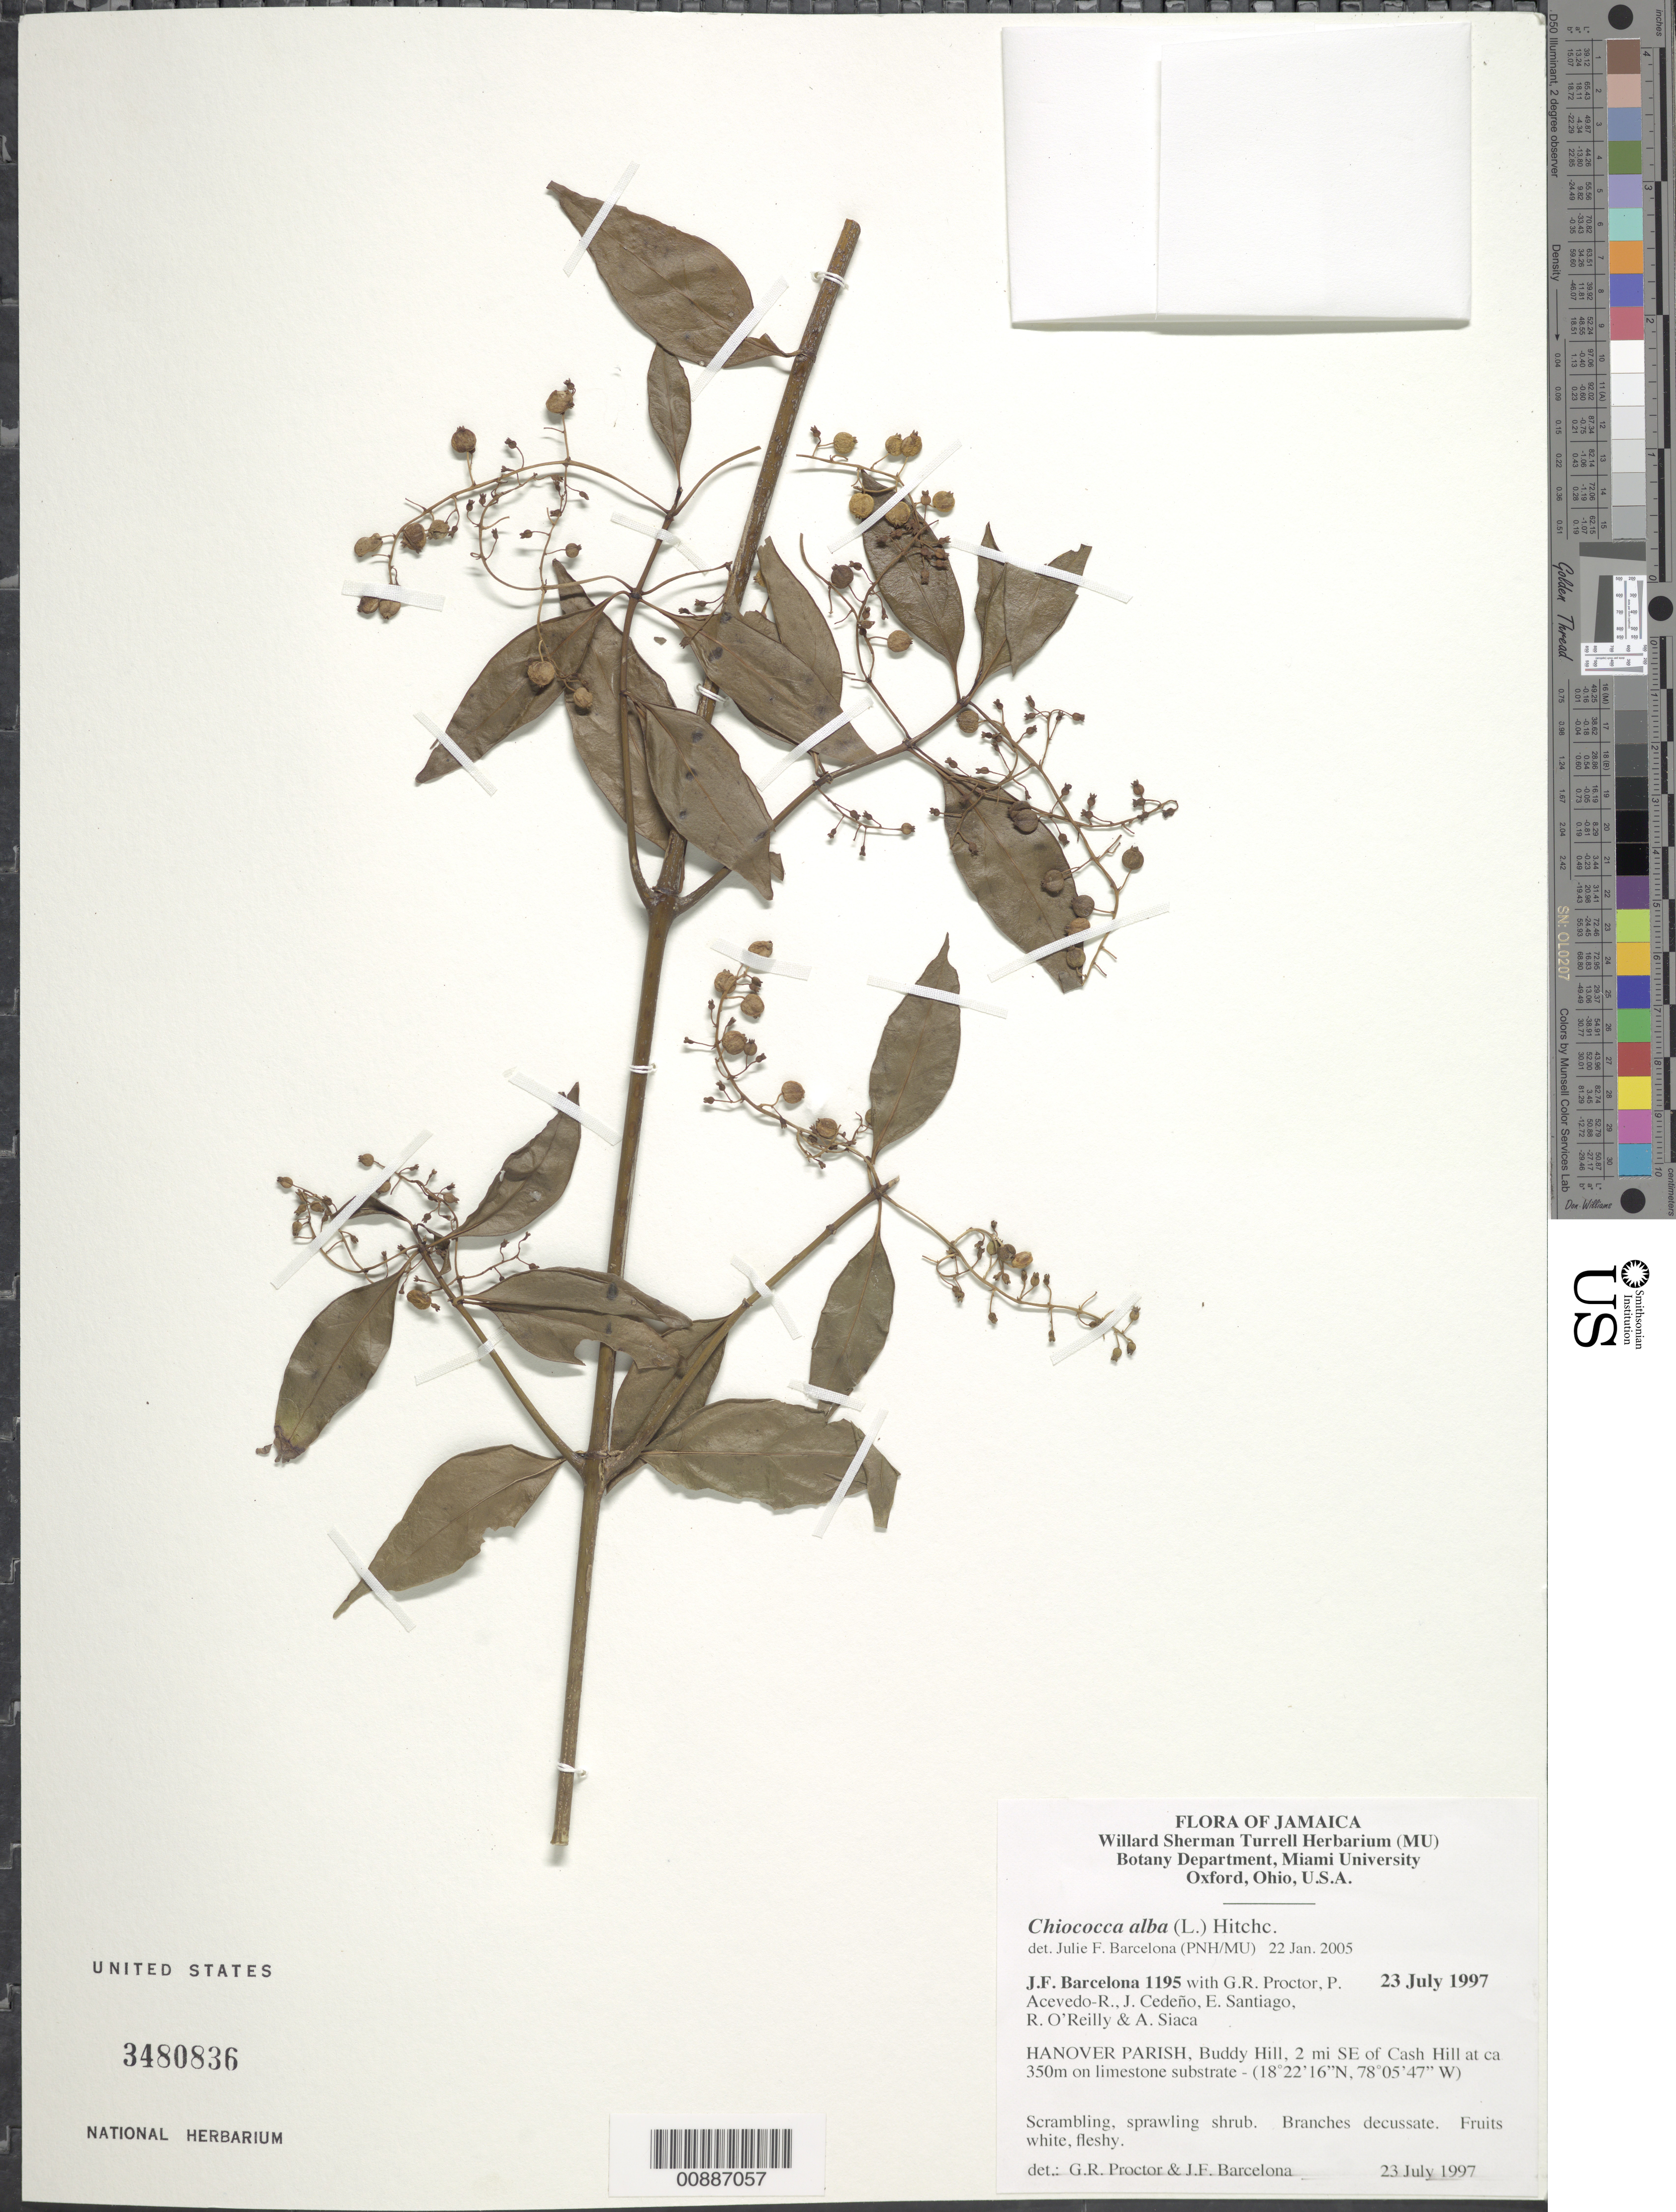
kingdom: Plantae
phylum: Tracheophyta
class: Magnoliopsida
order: Gentianales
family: Rubiaceae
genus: Chiococca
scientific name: Chiococca alba subsp. alba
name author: (L.) Hitchc.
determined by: Barcelona, J. F.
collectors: J. F. Barcelona, G. R. Proctor, P. Acevedo-Rodr., J. Cedeño, E. Santiago & R. O'Reilly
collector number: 1195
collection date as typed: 23 Jul 1997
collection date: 1997-07-23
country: Jamaica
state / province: Hanover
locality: Buddy Hill, 2 mi. SE of Cash Hill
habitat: Limestone substrate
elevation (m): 350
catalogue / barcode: US 3480836